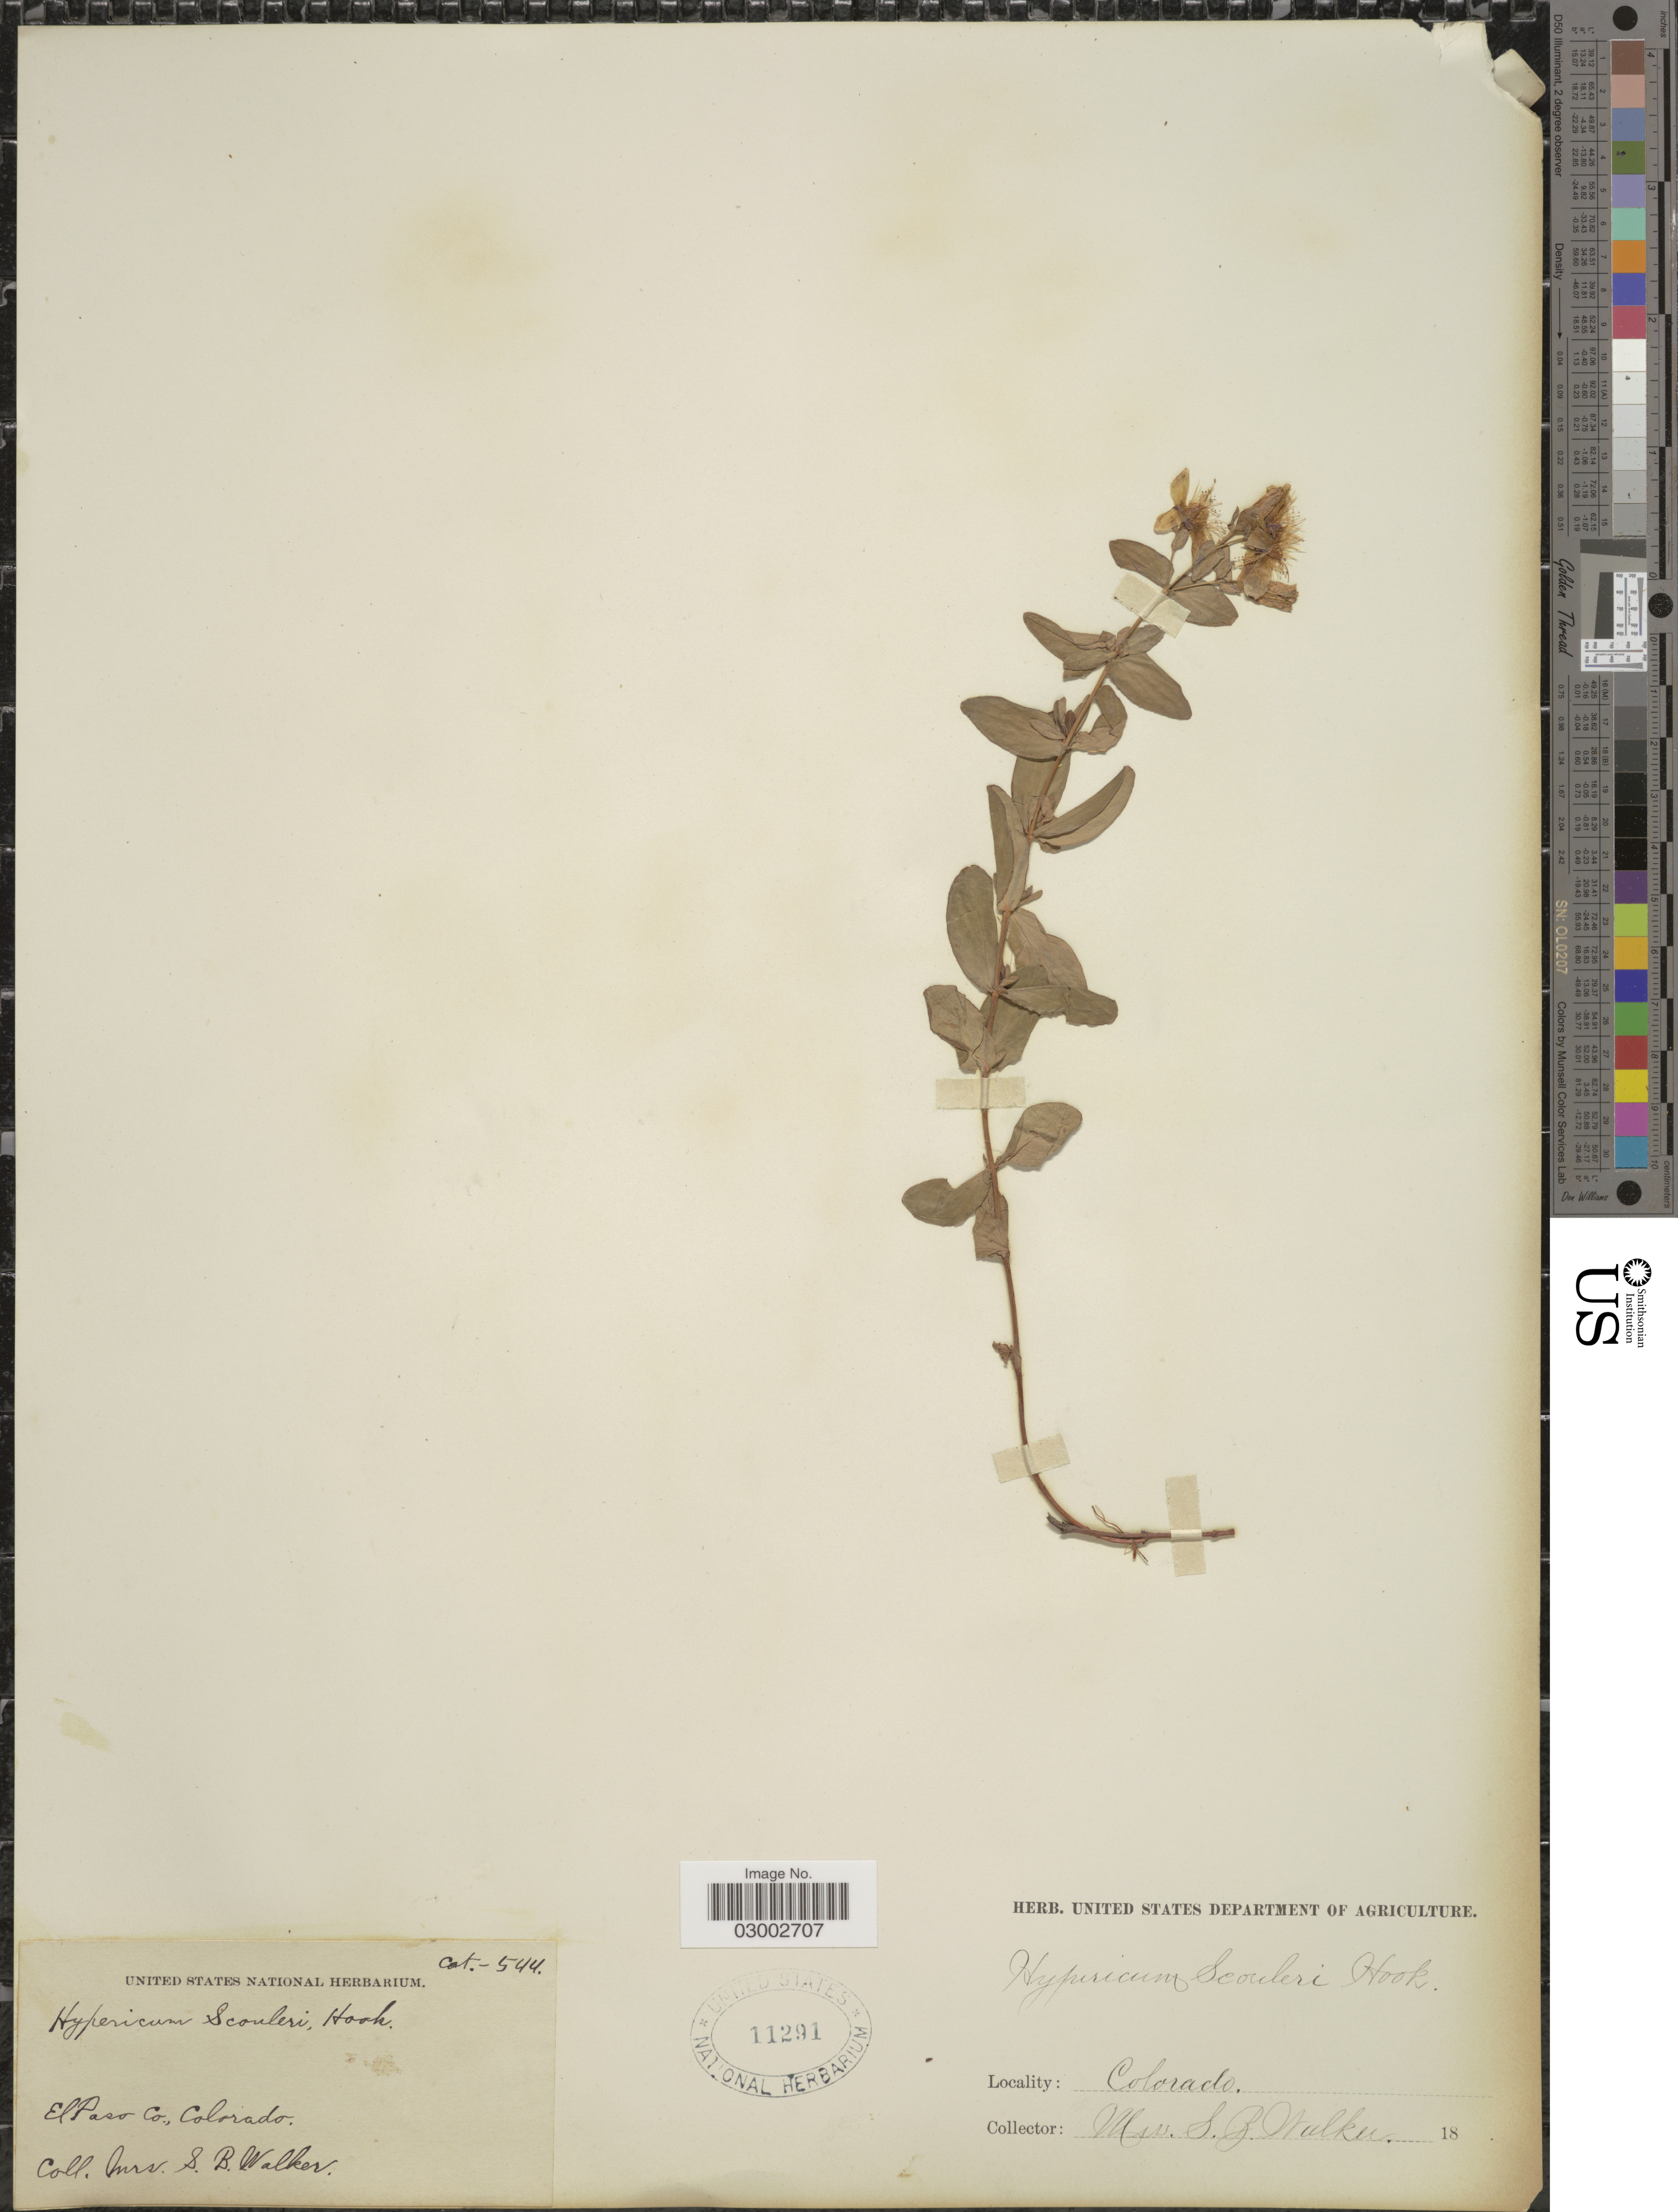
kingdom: Plantae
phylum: Tracheophyta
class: Magnoliopsida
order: Malpighiales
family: Hypericaceae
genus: Hypericum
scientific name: Hypericum scouleri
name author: Hook.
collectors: S. Walker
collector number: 544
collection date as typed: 18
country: United States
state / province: Colorado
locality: El Paso.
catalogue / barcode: US 11291